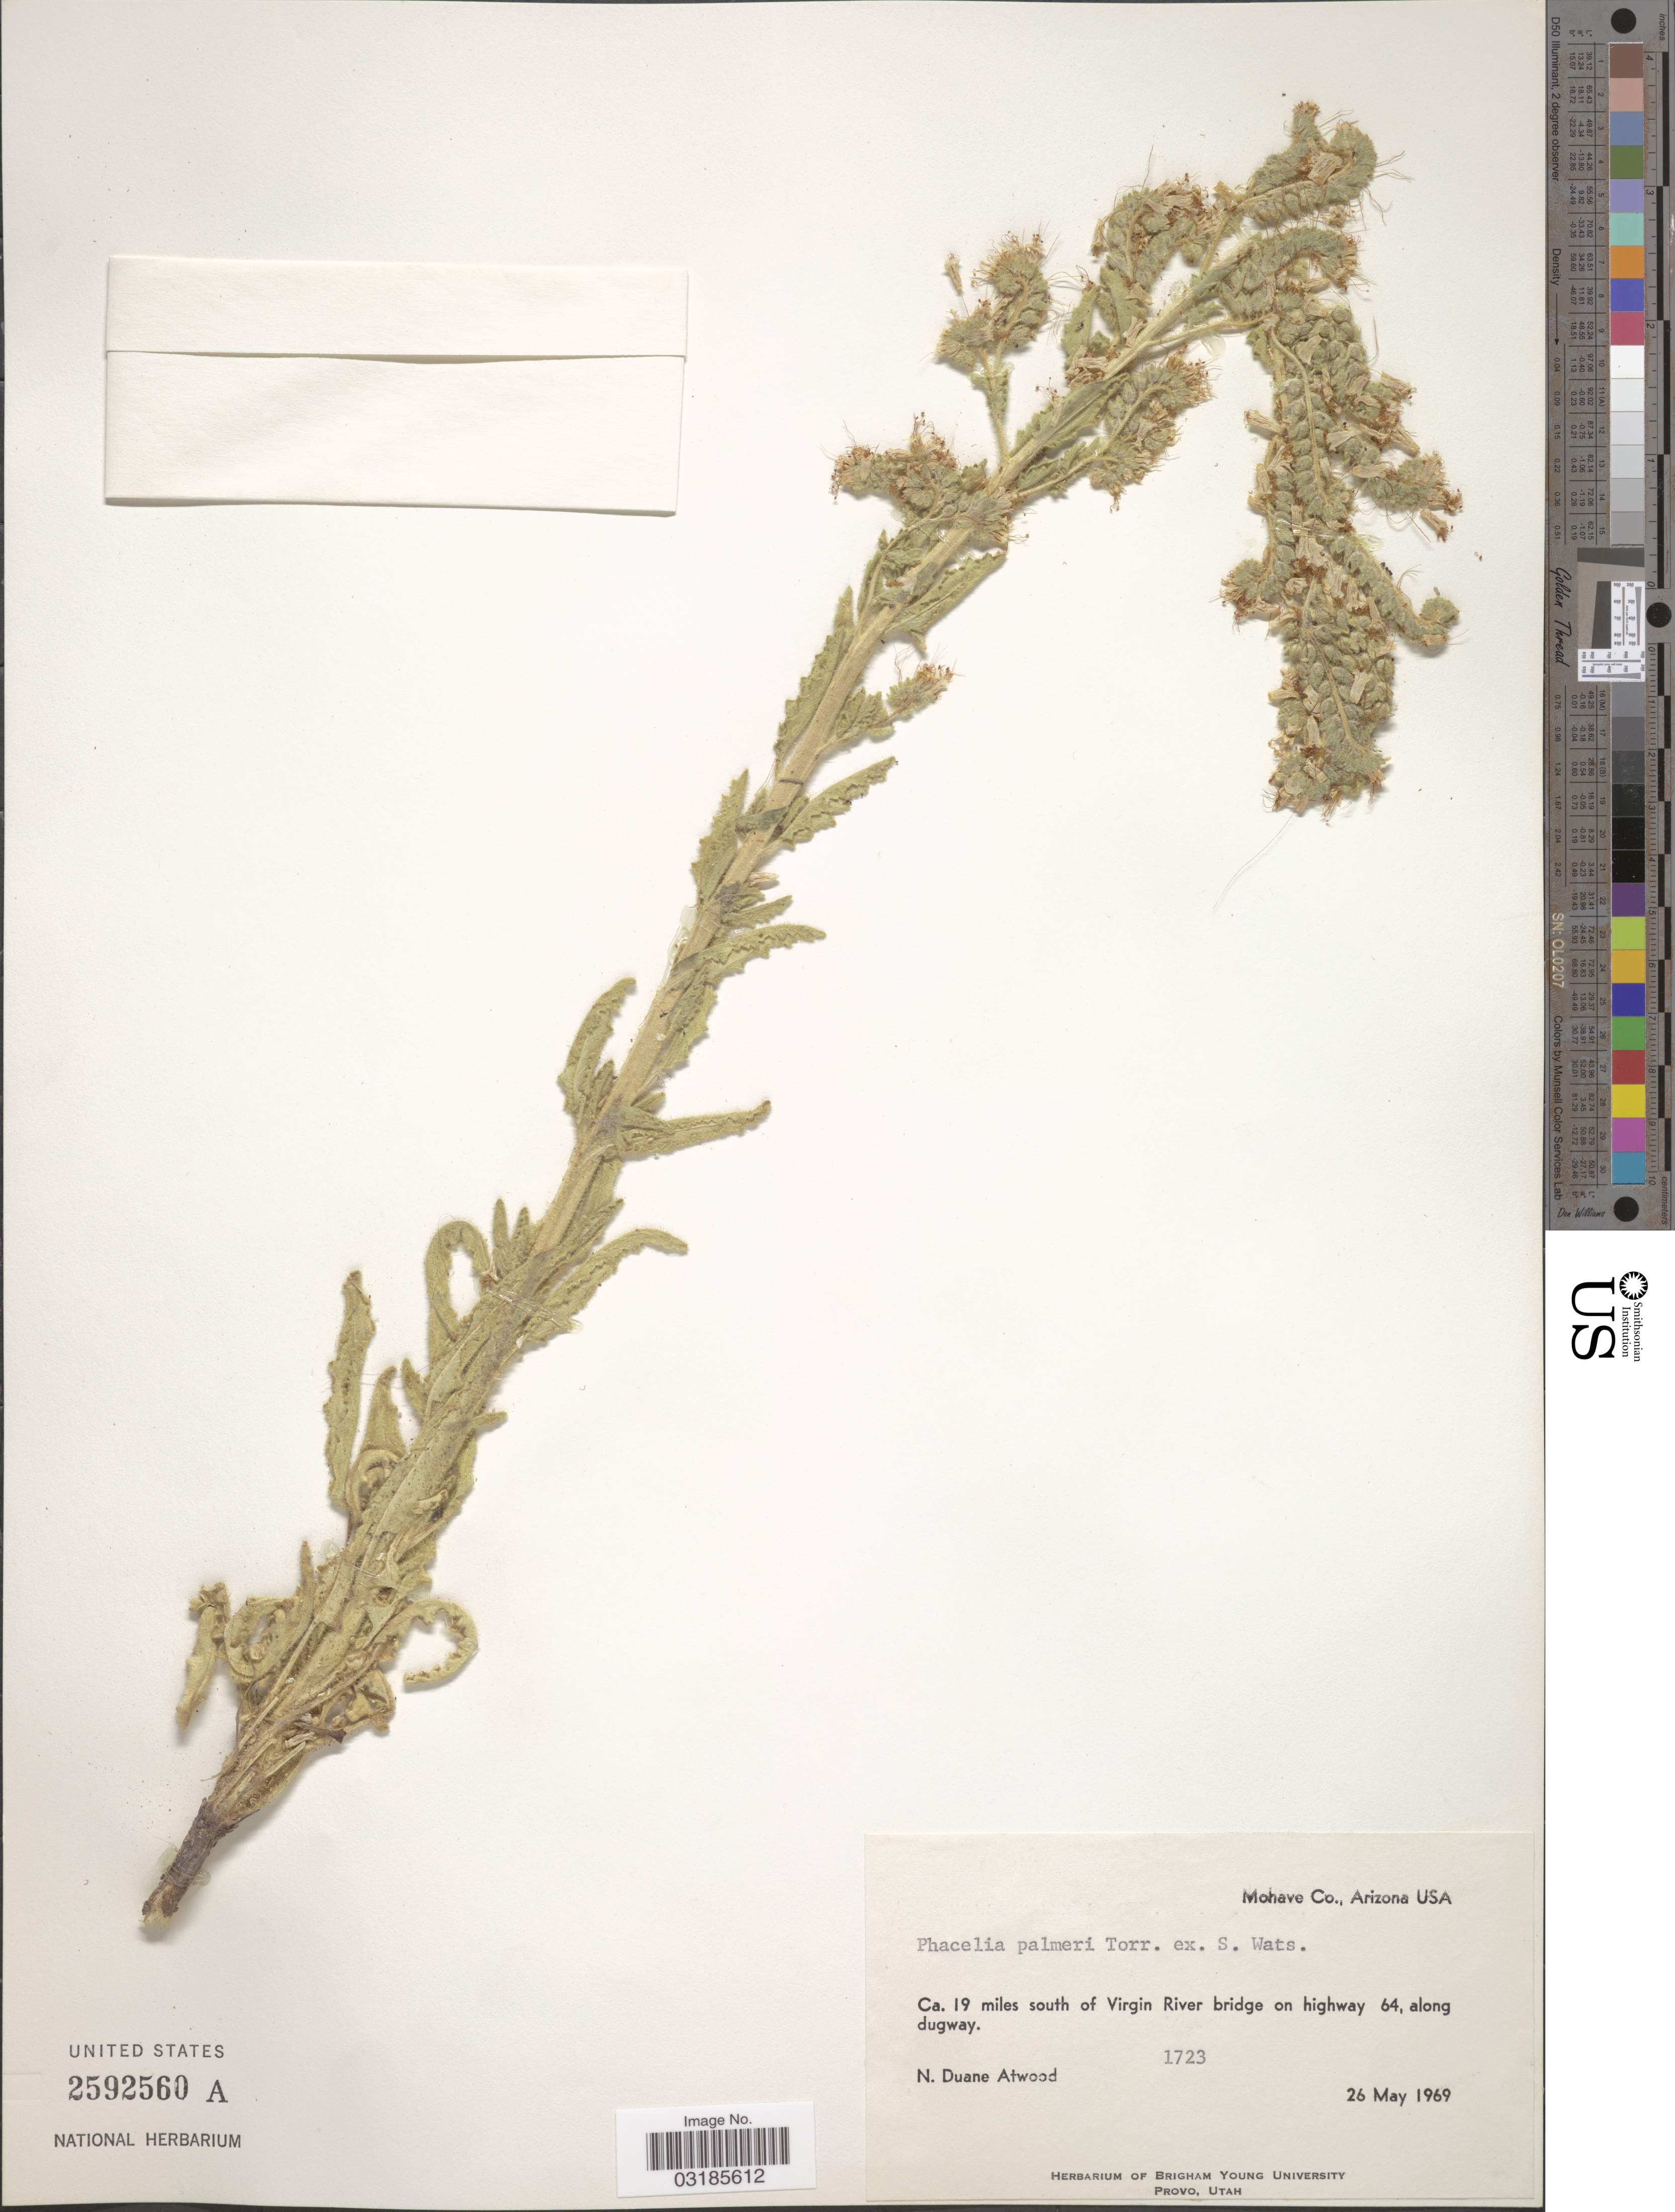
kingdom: Plantae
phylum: Tracheophyta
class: Magnoliopsida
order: Boraginales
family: Hydrophyllaceae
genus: Phacelia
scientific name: Phacelia palmeri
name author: Torr. ex S. Watson in C. King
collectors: N. Atwood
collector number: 1723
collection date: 1969-05-26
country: United States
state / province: Arizona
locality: Mohave Co., Ca. 19 miles south of Virgin River bridge on highway 64, along dugway.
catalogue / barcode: US 2592560A